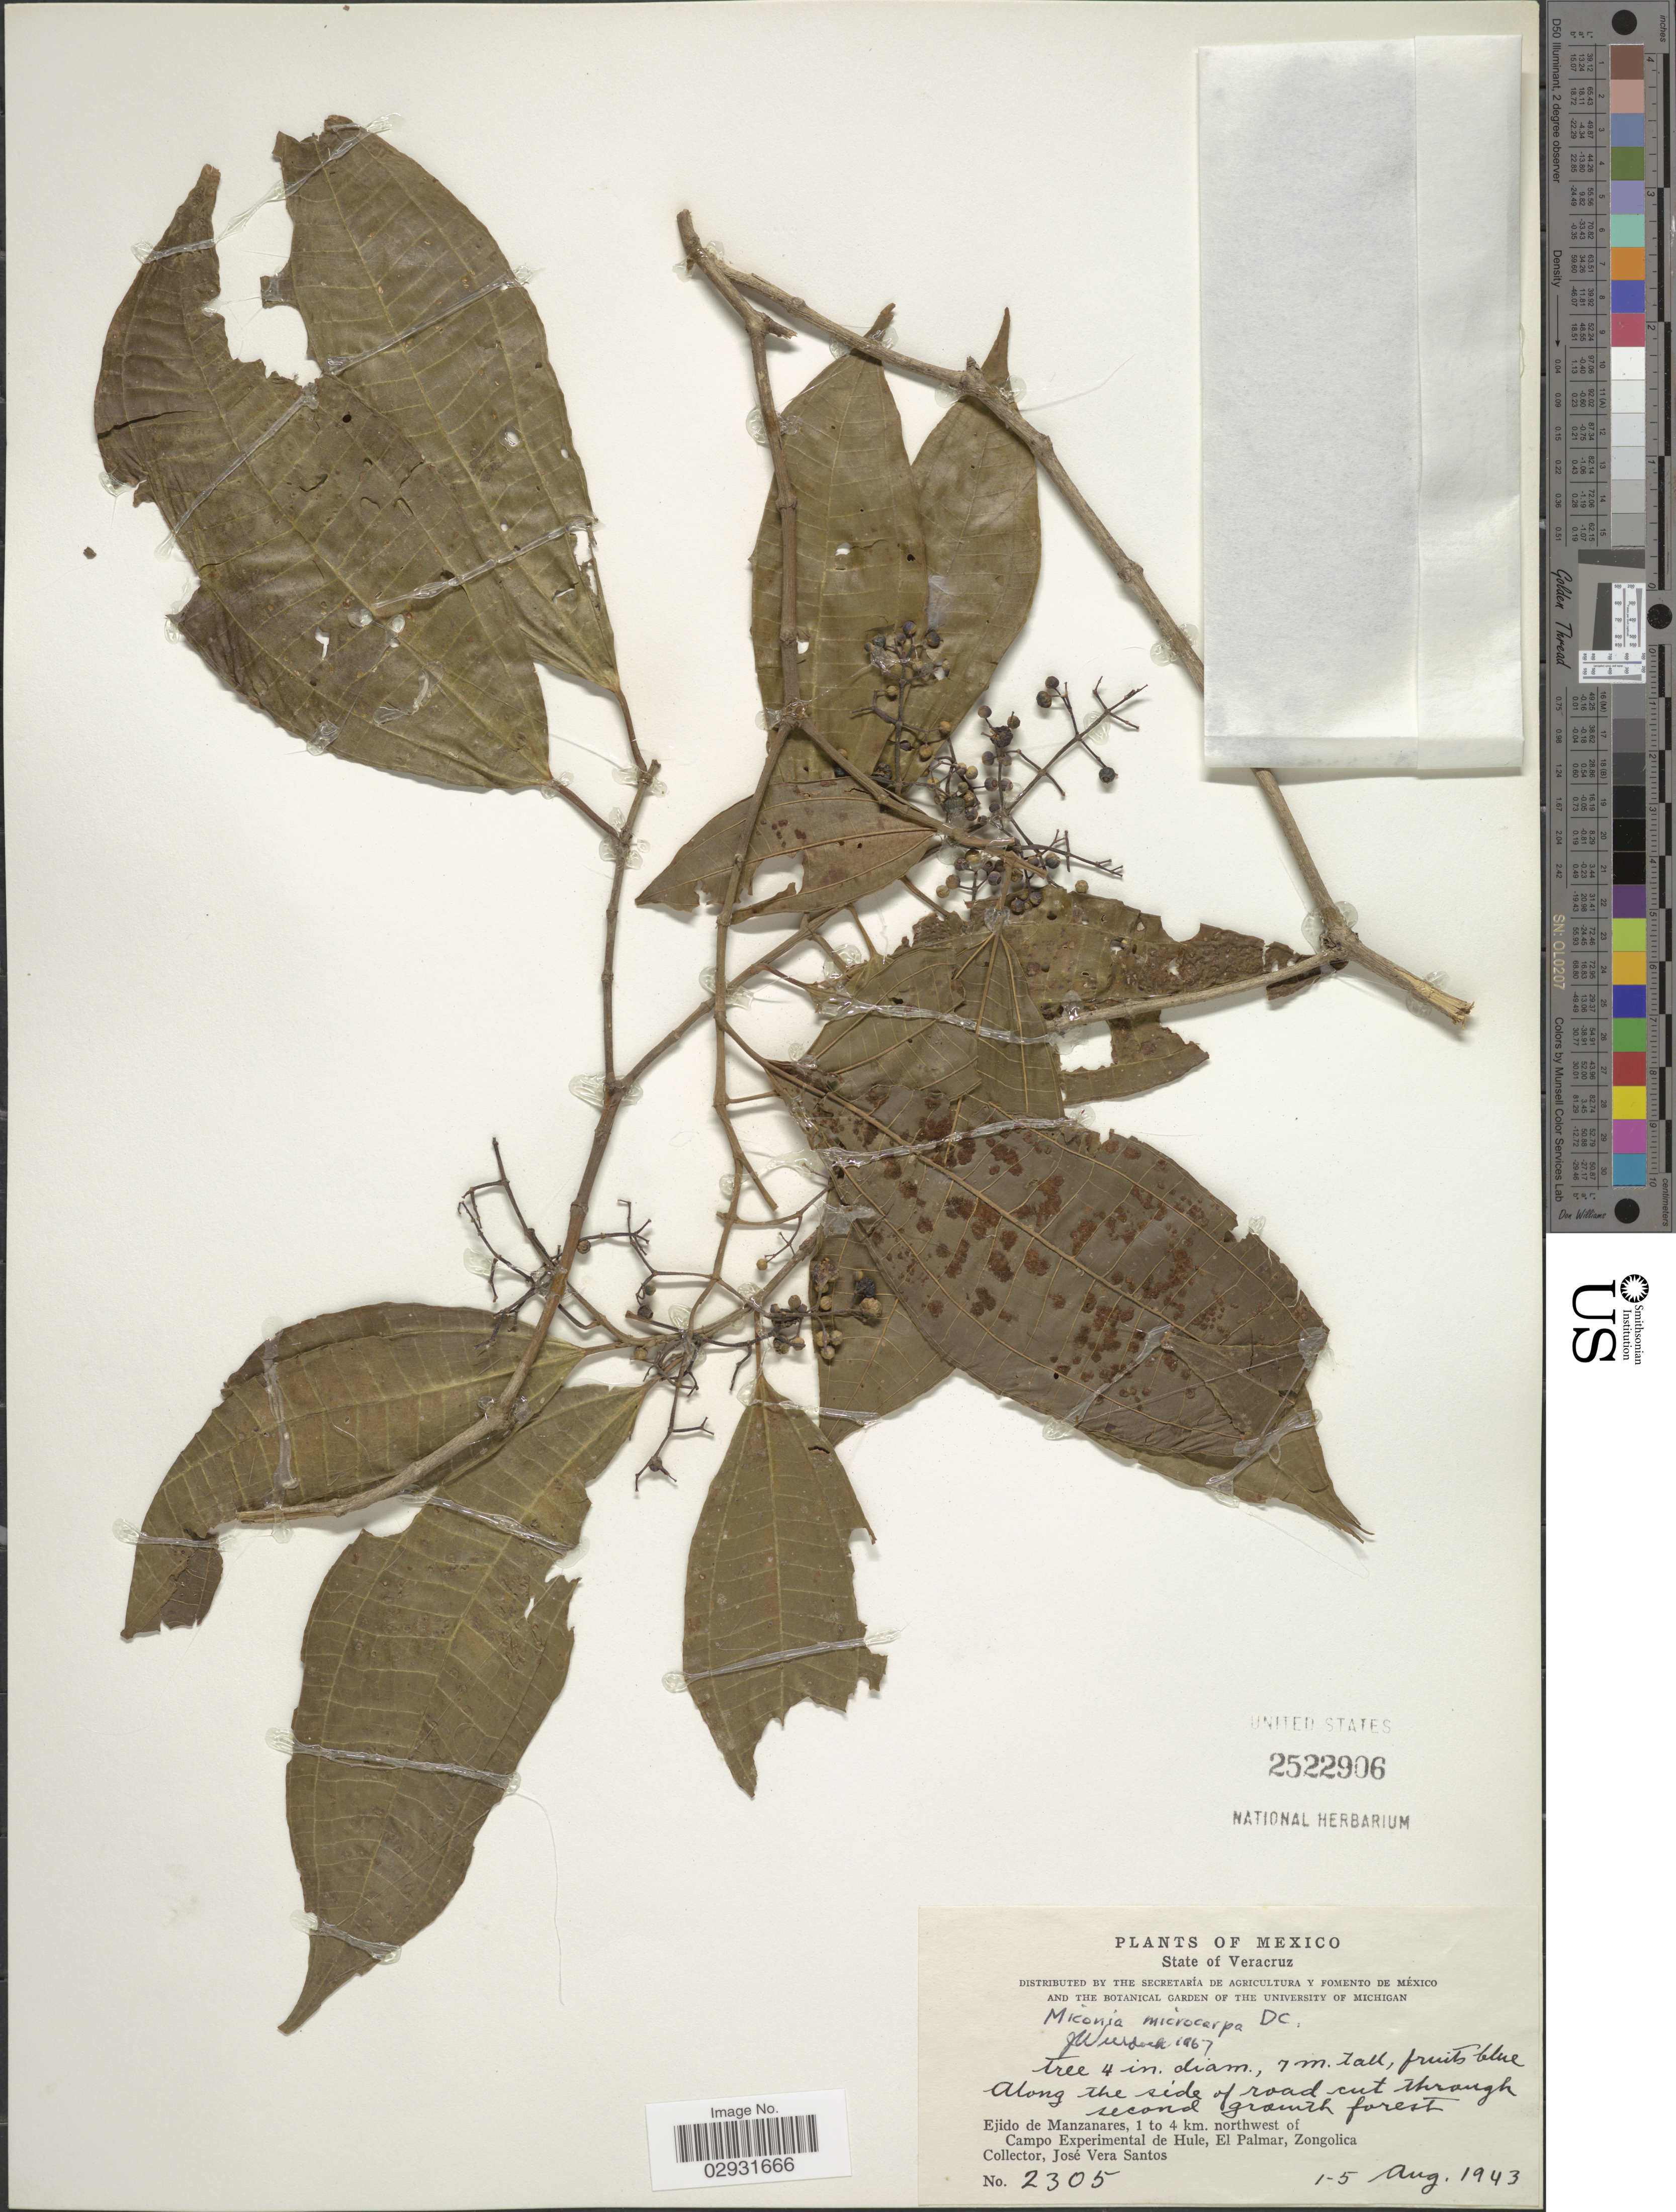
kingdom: Plantae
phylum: Tracheophyta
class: Magnoliopsida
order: Myrtales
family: Melastomataceae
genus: Miconia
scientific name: Miconia affinis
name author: DC.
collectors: J. V. Santos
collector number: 2305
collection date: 1943-08-01/1943-08-05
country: Mexico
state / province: Veracruz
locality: State of Veracruz. Ejido de Manzanares, 1 to 4 km. northwest of Campo Experimental de Hule, El Palmar, Zongolica.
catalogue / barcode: US 2522906